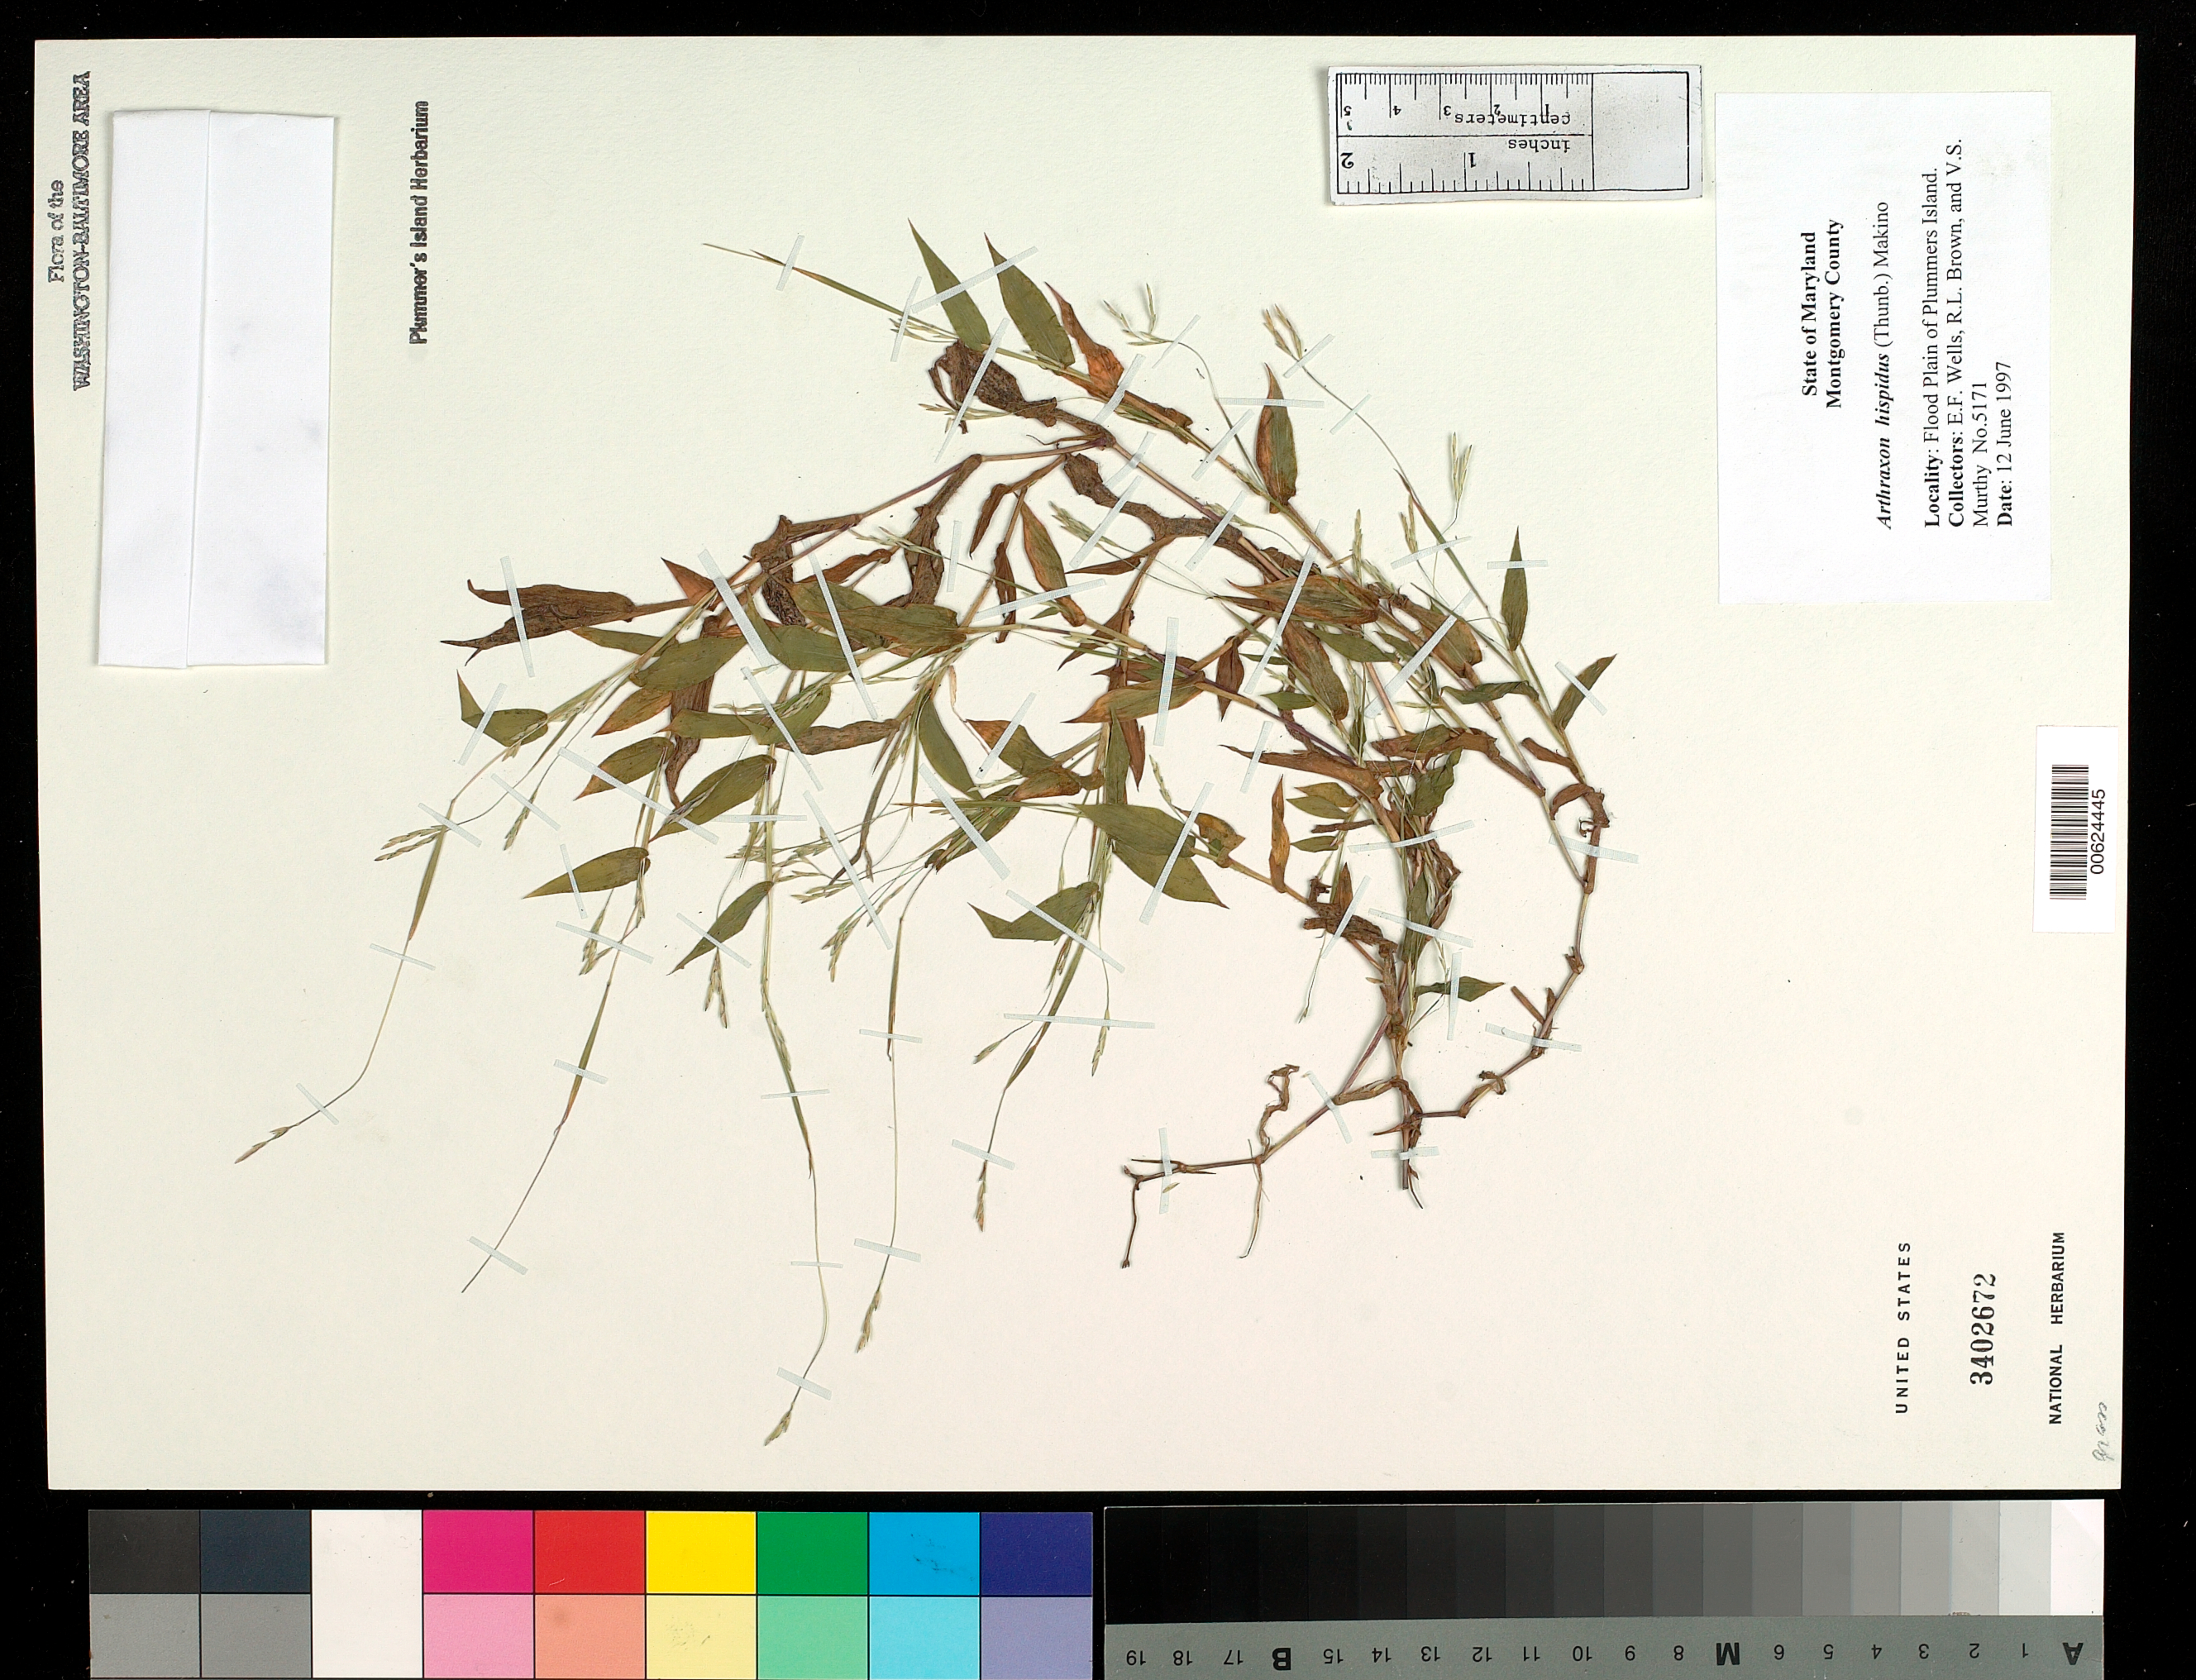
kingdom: Plantae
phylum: Tracheophyta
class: Liliopsida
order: Poales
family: Poaceae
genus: Arthraxon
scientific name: Arthraxon hispidus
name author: (Thunb.) Makino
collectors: E. F. Wells, R. L. Brown & V. S. Murthy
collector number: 5171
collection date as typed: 12 Jun 1997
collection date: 1997-06-12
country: United States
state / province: Maryland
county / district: Montgomery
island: Plummers Island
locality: Flood plain of Plummers Island Plummers Island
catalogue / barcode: US 3402672